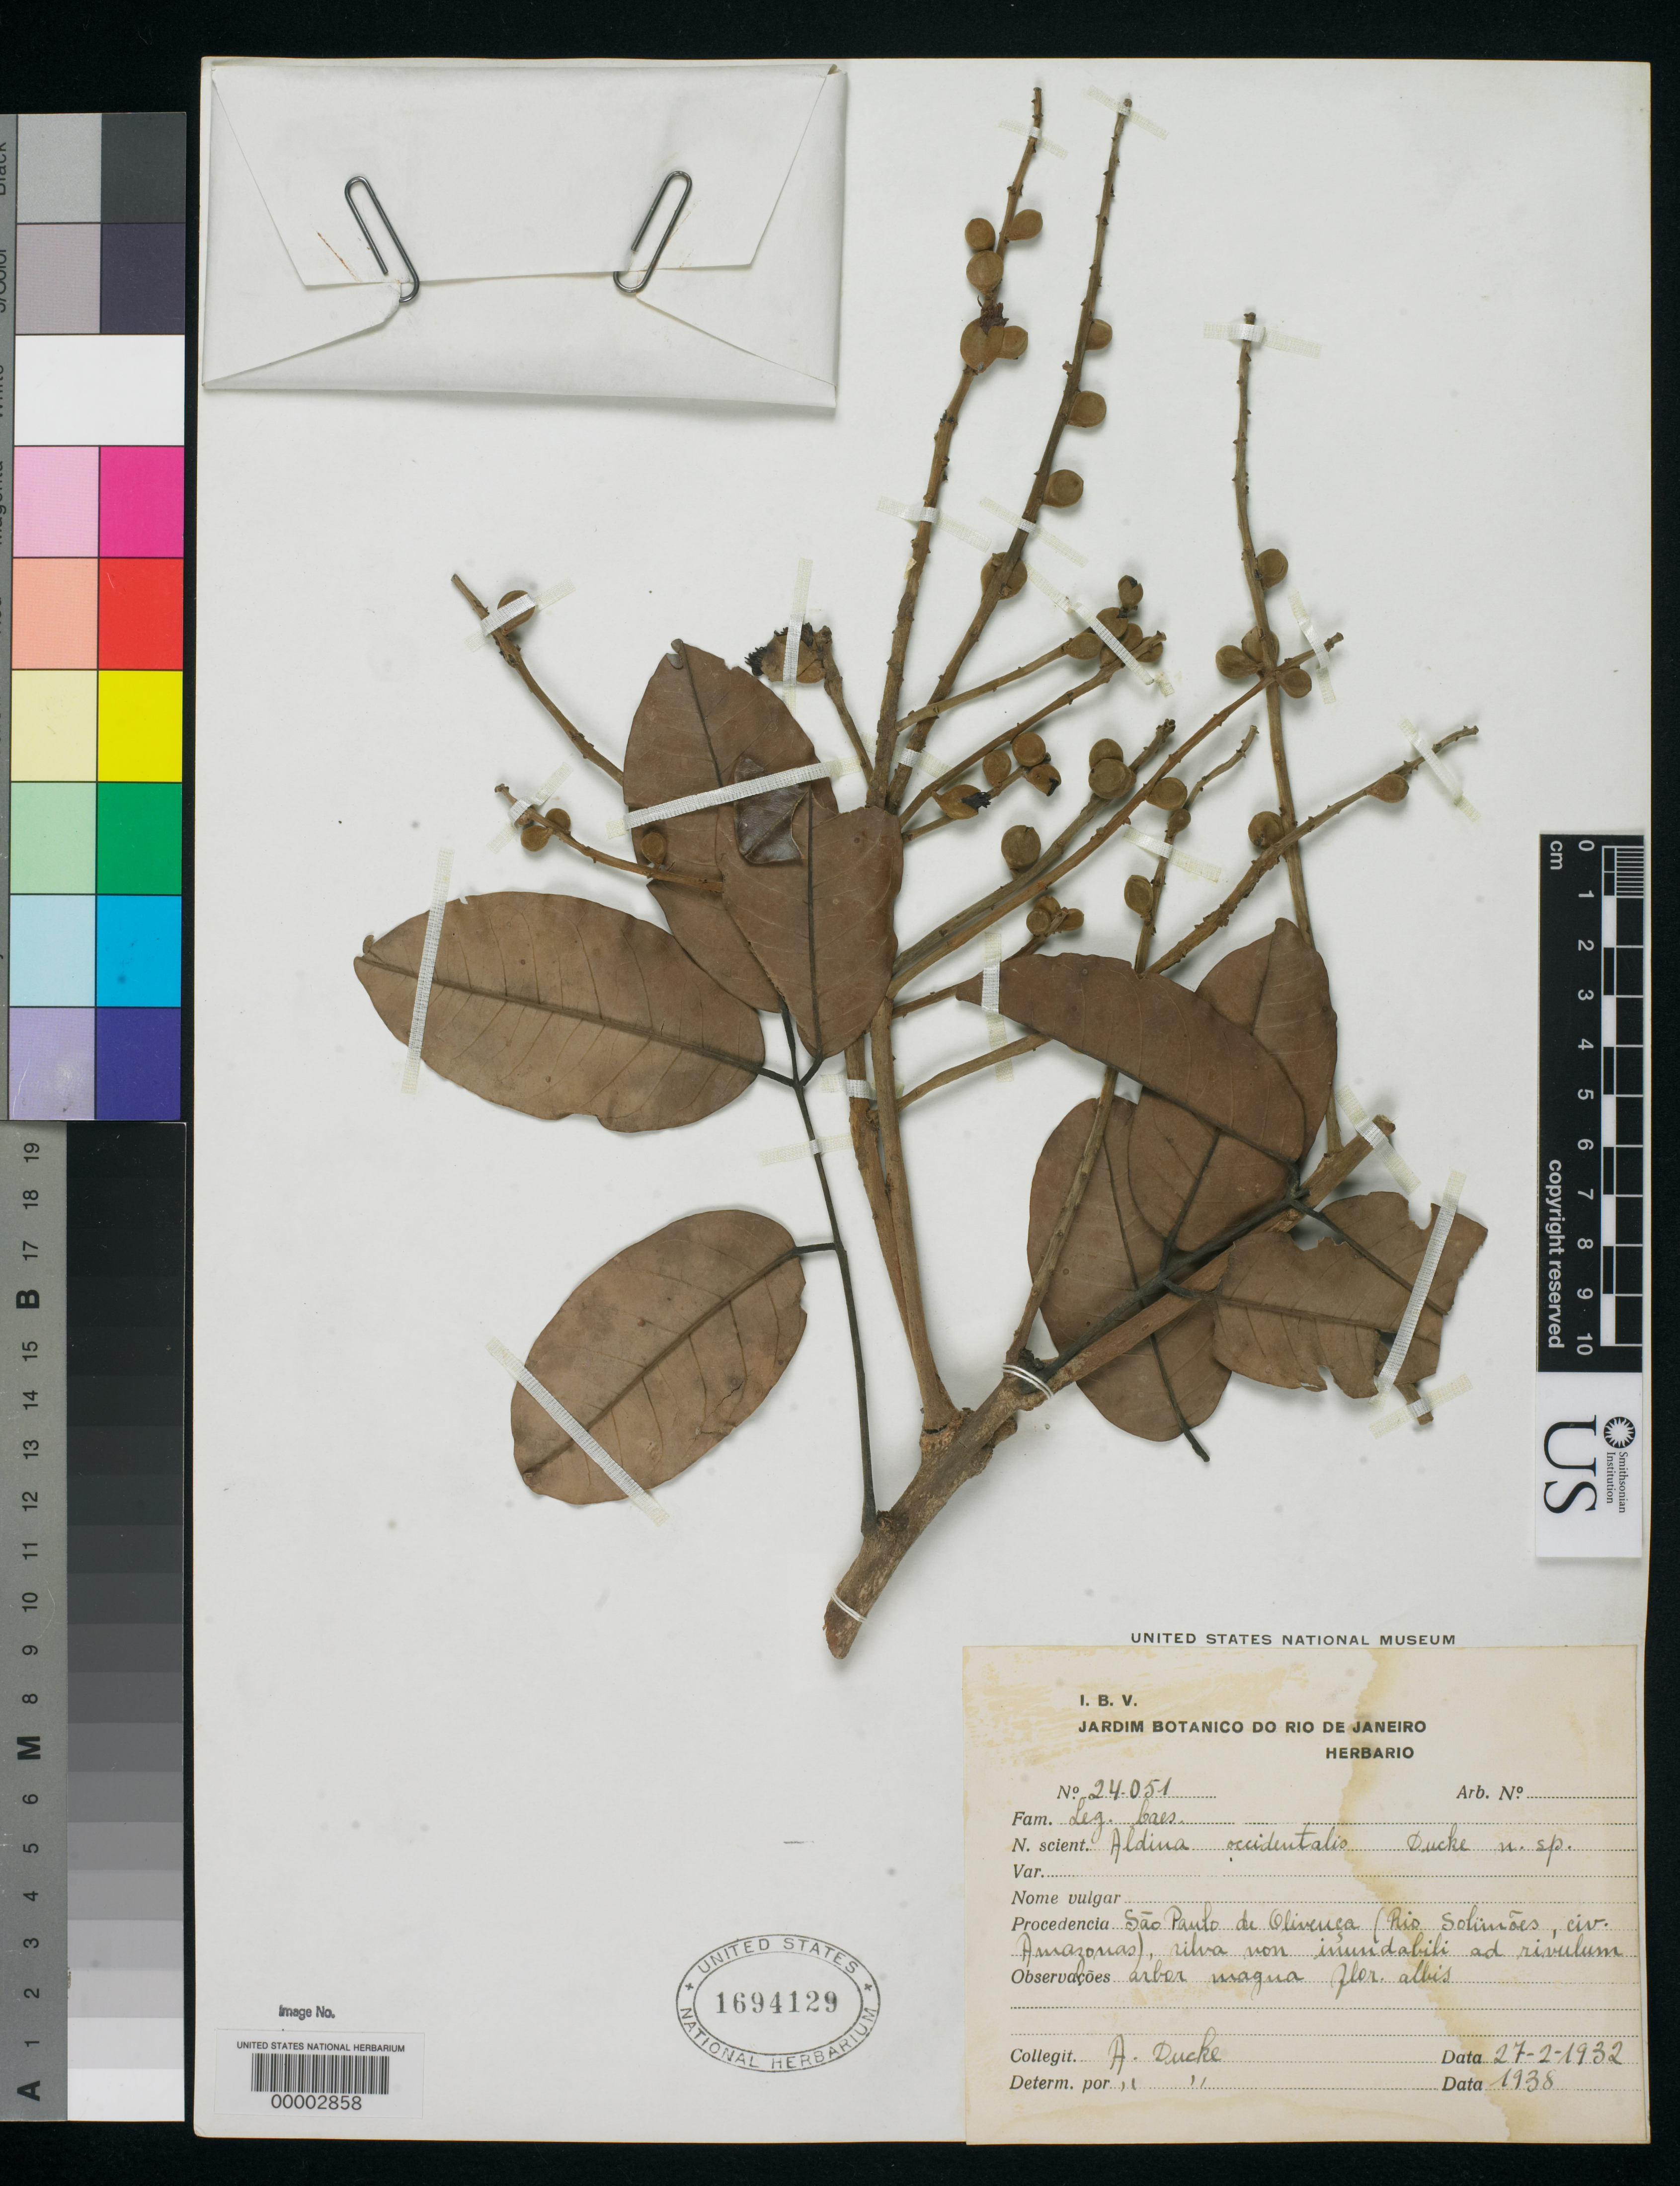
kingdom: Plantae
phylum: Tracheophyta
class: Magnoliopsida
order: Fabales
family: Fabaceae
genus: Aldina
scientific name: Aldina occidentalis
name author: Ducke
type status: Isotype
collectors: A. Ducke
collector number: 24051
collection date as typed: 27 Feb 1932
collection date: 1932-02-27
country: Brazil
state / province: Amazonas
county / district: San Paulo de Olivenca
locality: Sao Paulo de Olivenca, Rio Solimoes.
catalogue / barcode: US 1694129